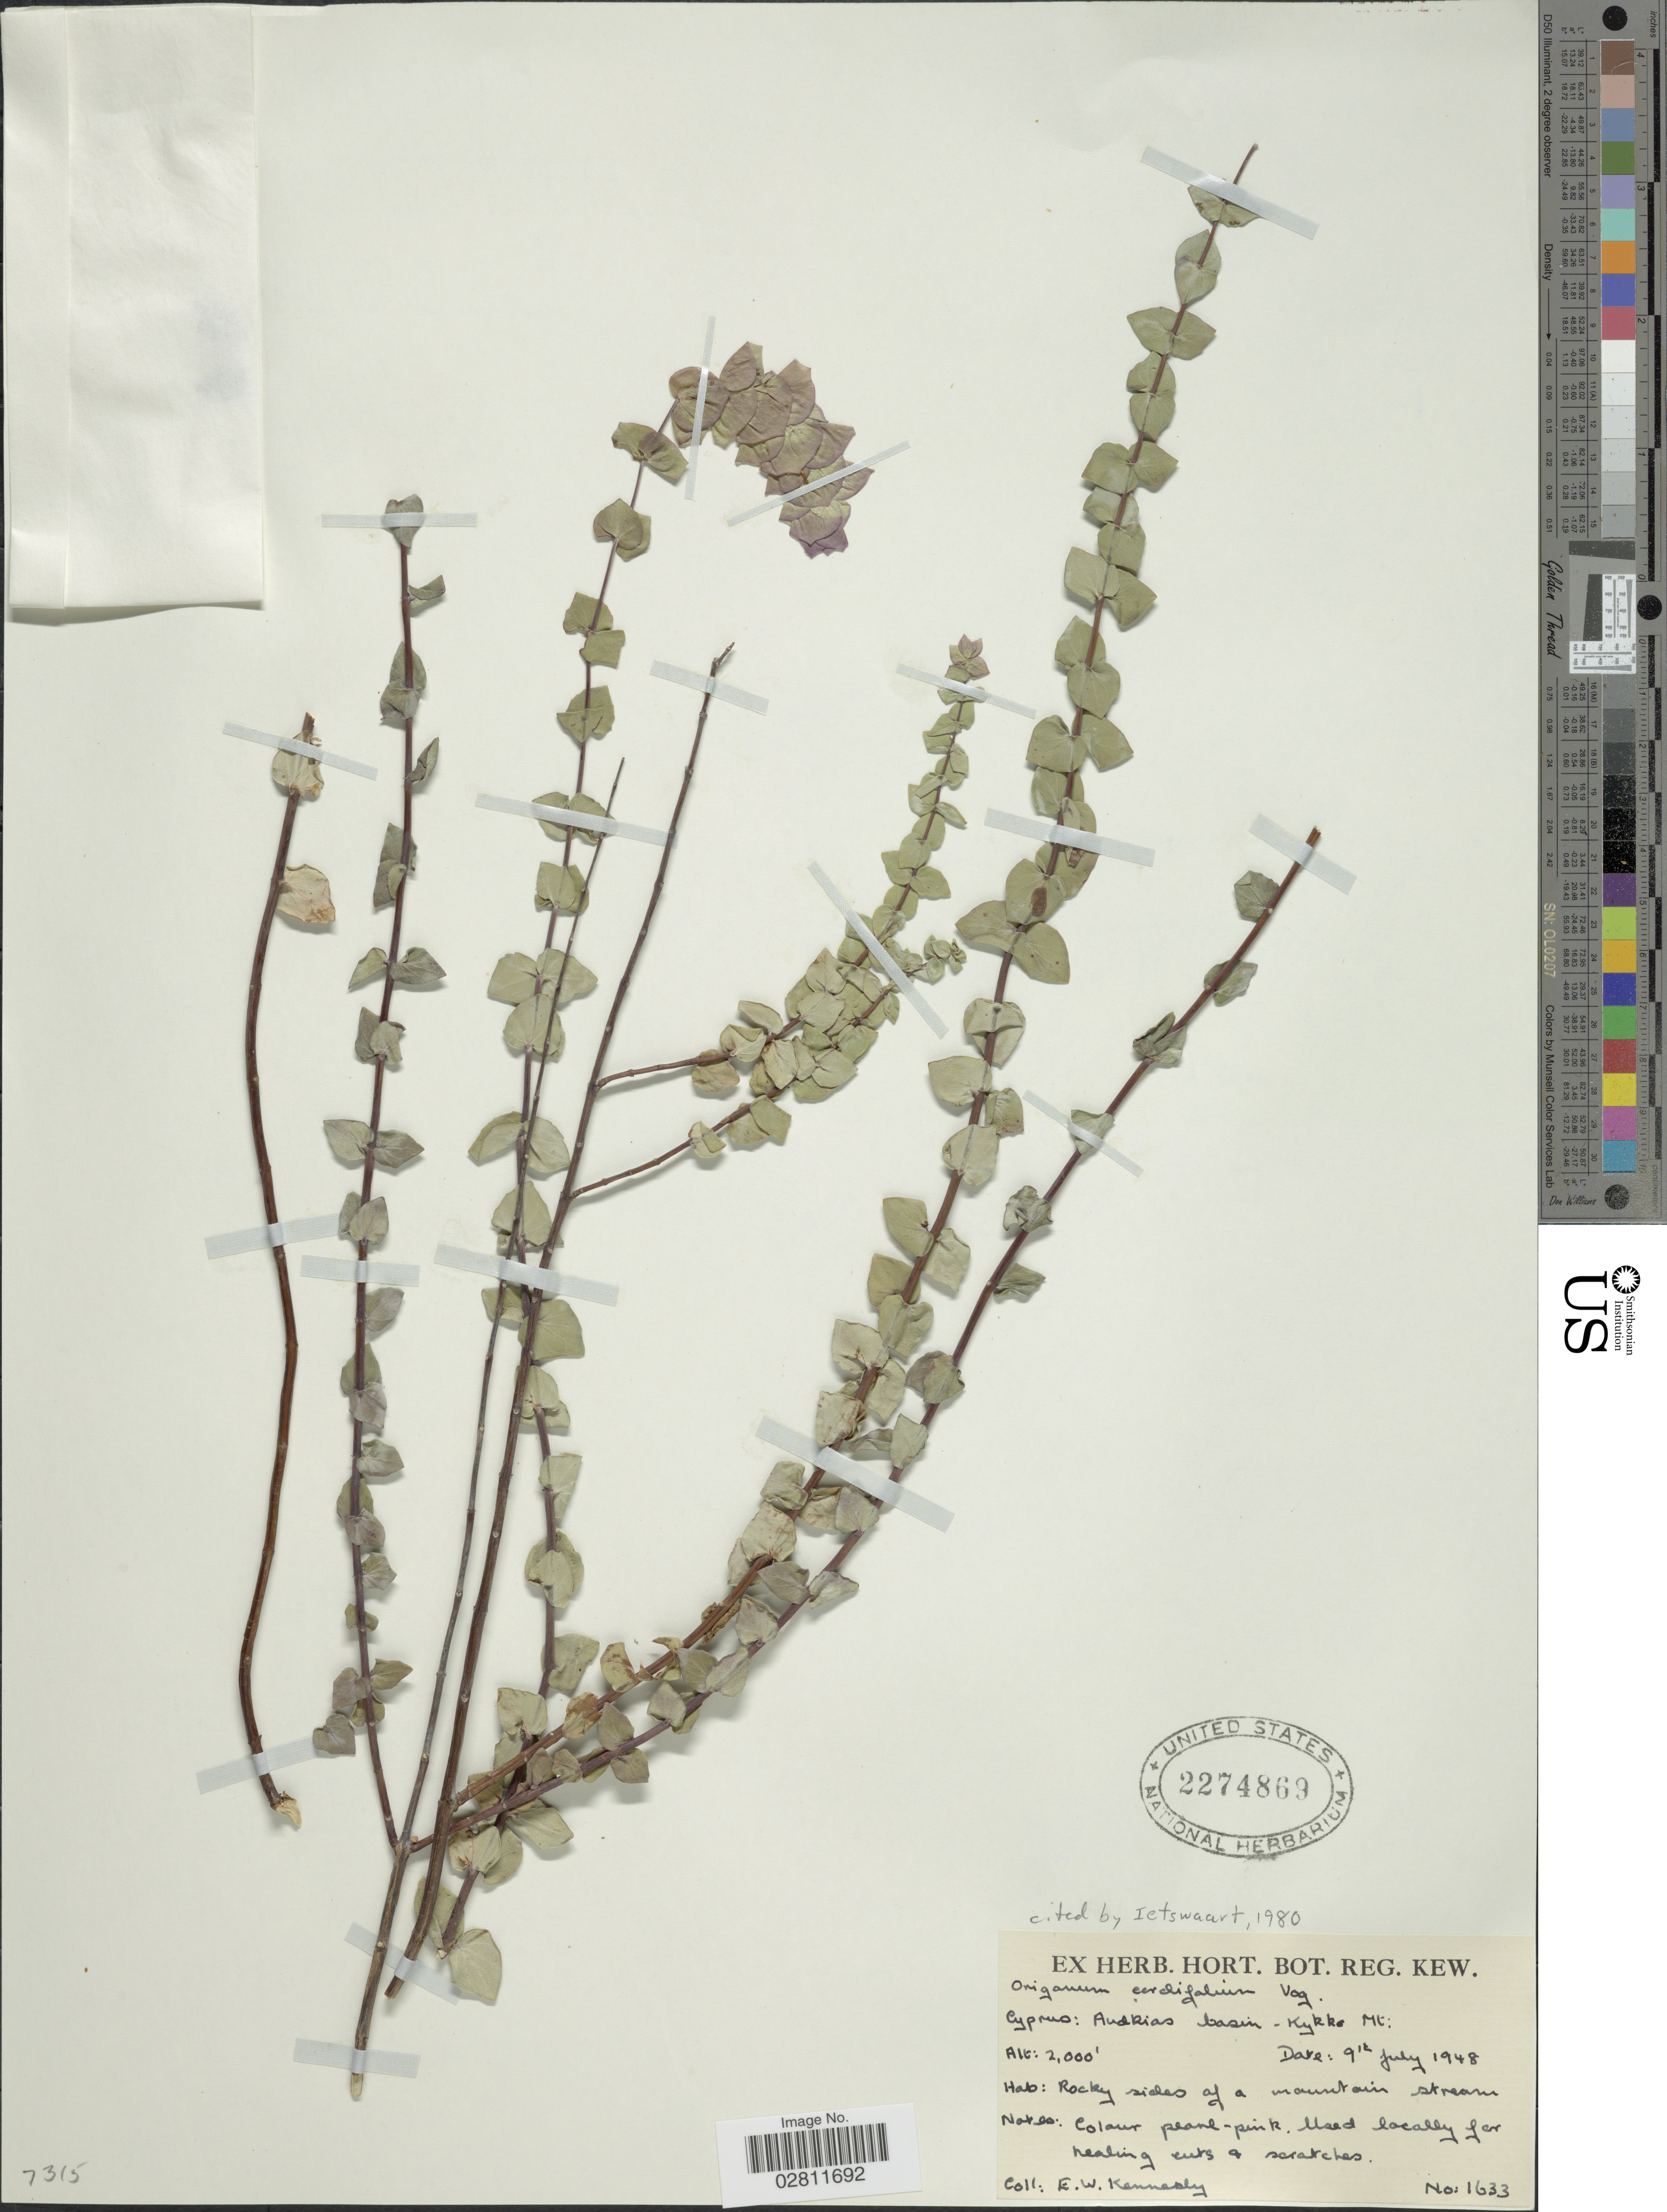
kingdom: Plantae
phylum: Tracheophyta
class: Magnoliopsida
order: Lamiales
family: Lamiaceae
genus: Origanum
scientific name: Origanum cordifolium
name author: (Montbret & Aucher ex Benth.) Vogel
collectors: E. W. Kennedy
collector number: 1633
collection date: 1948-07-09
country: Cyprus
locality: Cyprus: Audrias [interpreted] basin - Kykko Mt.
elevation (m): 610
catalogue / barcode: US 2274869